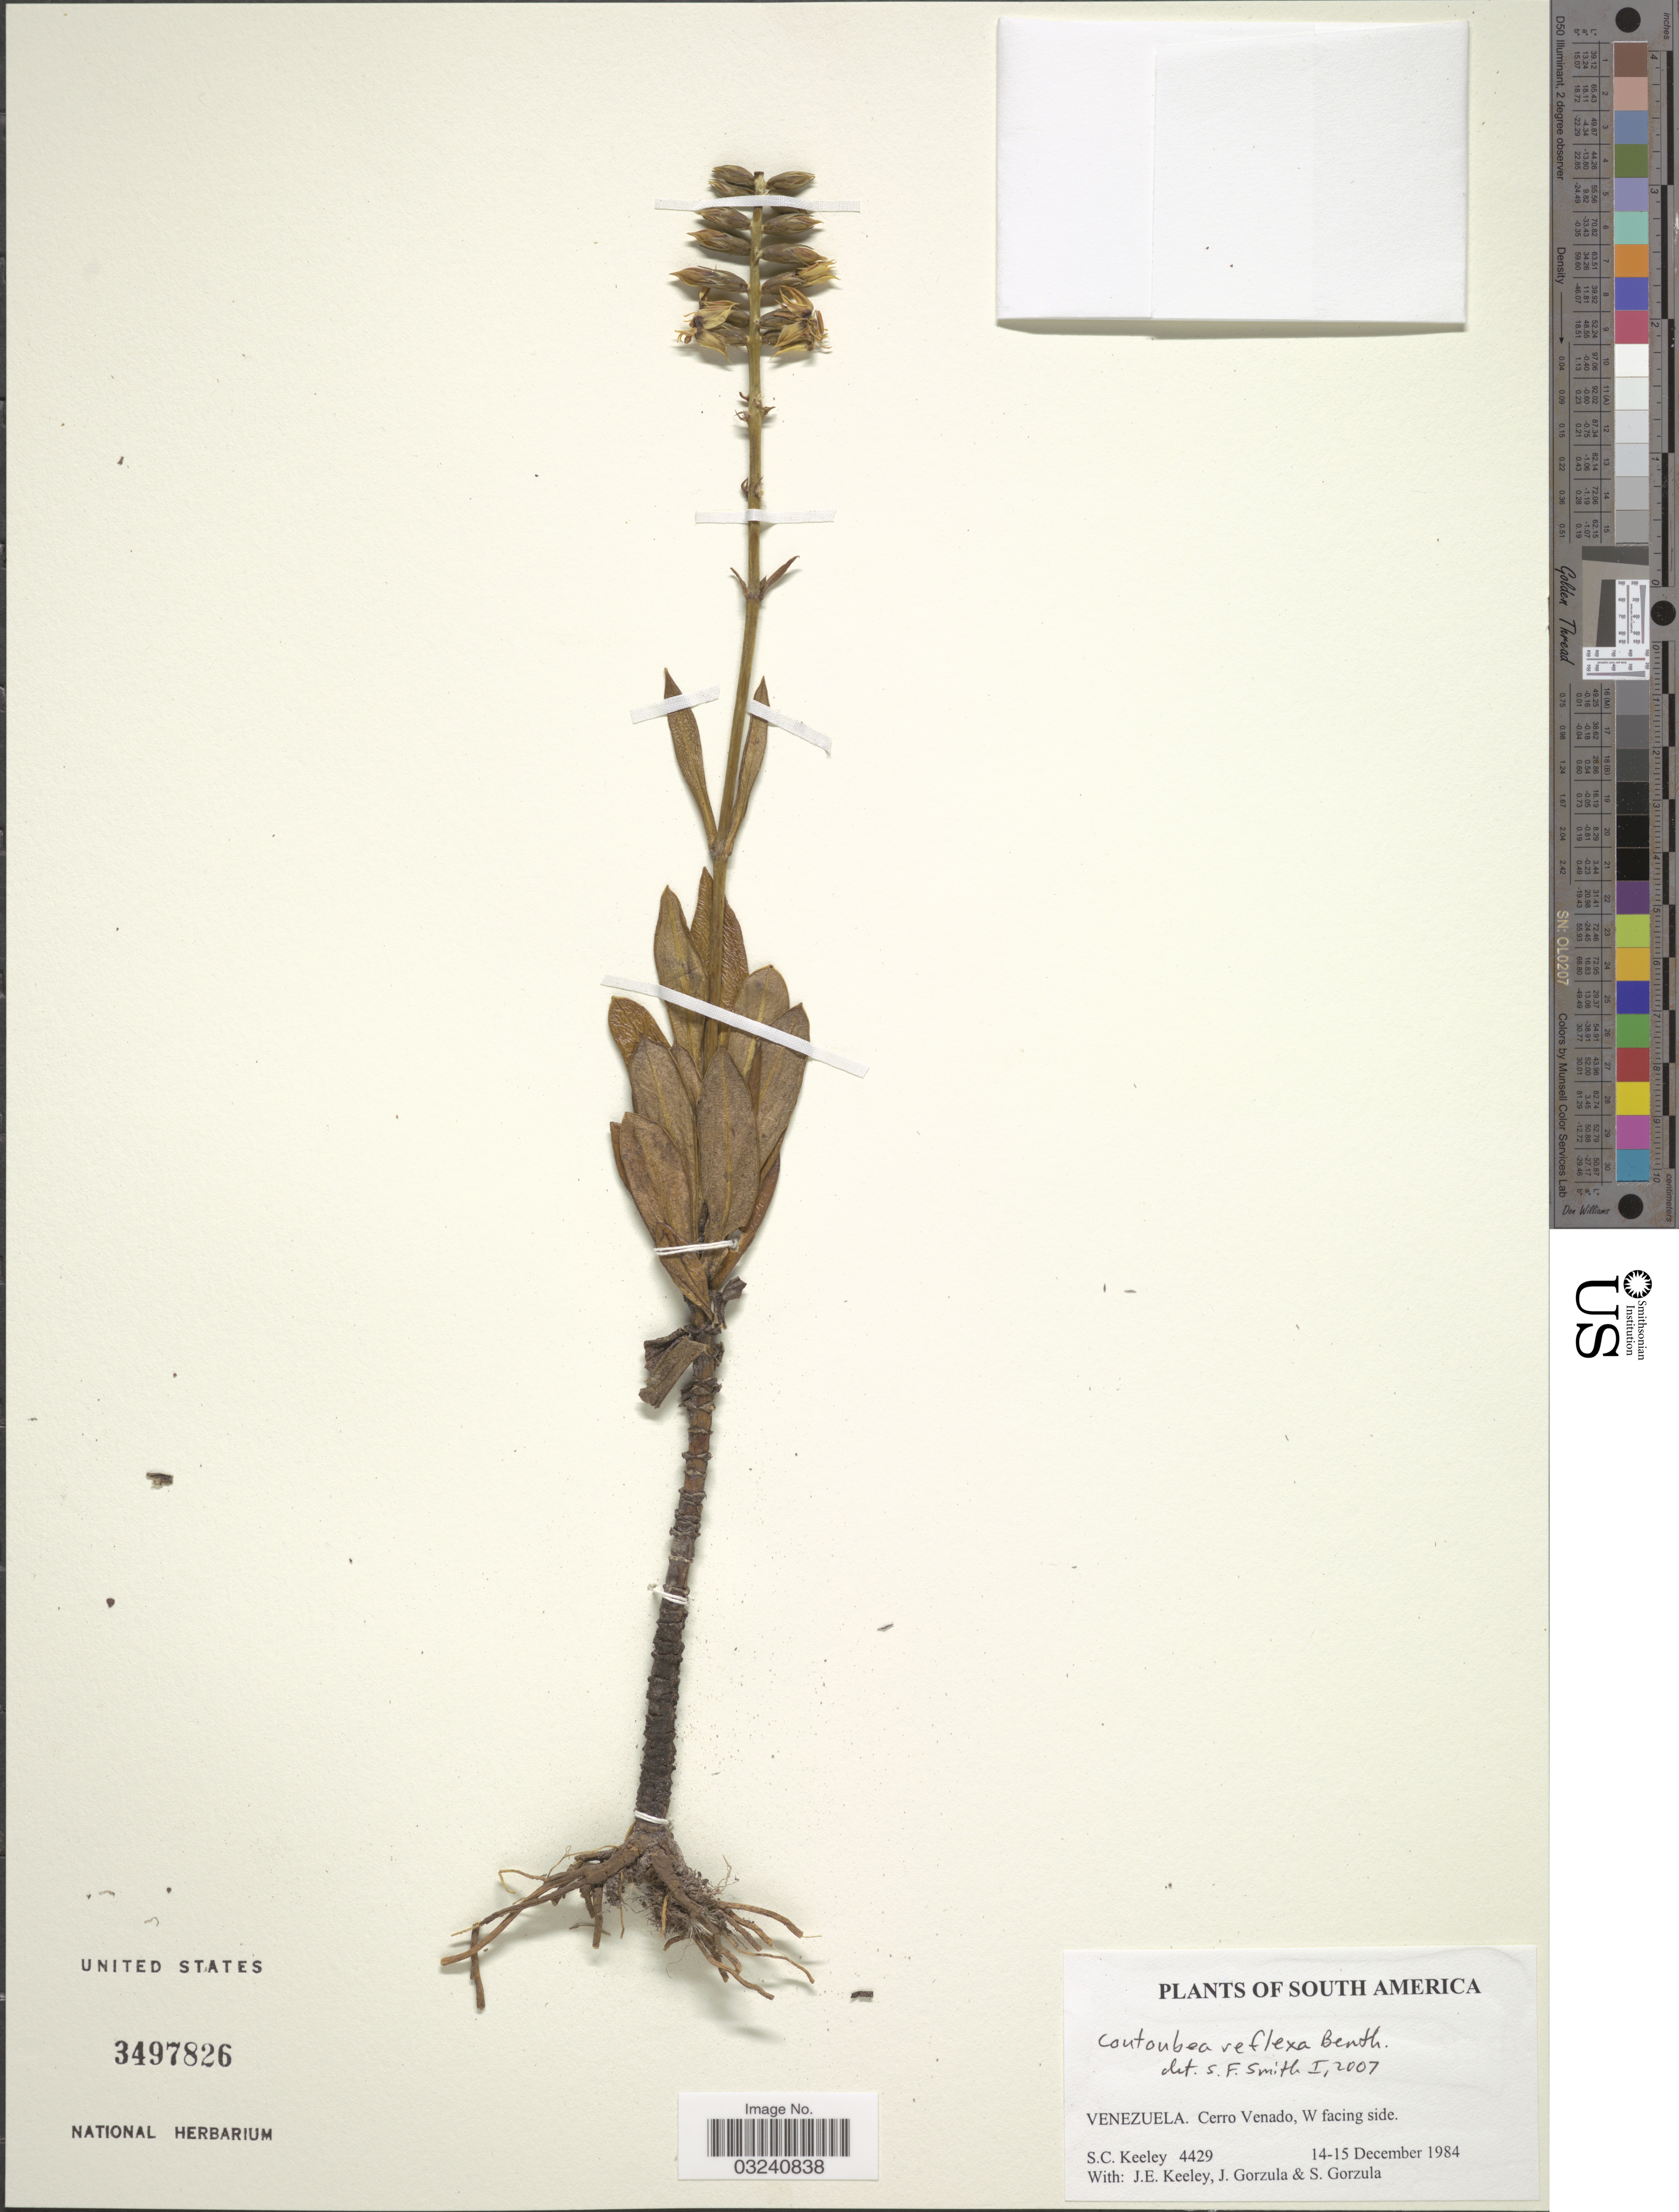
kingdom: Plantae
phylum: Tracheophyta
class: Magnoliopsida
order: Gentianales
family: Gentianaceae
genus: Coutoubea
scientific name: Coutoubea reflexa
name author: Benth.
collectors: S. C. Keeley, J. E. Keeley, J. Gorzula & S. Gorzula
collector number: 4429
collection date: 1984-12-14/1984-12-15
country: Venezuela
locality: Cerro Venado, W facing side.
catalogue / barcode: US 3497826